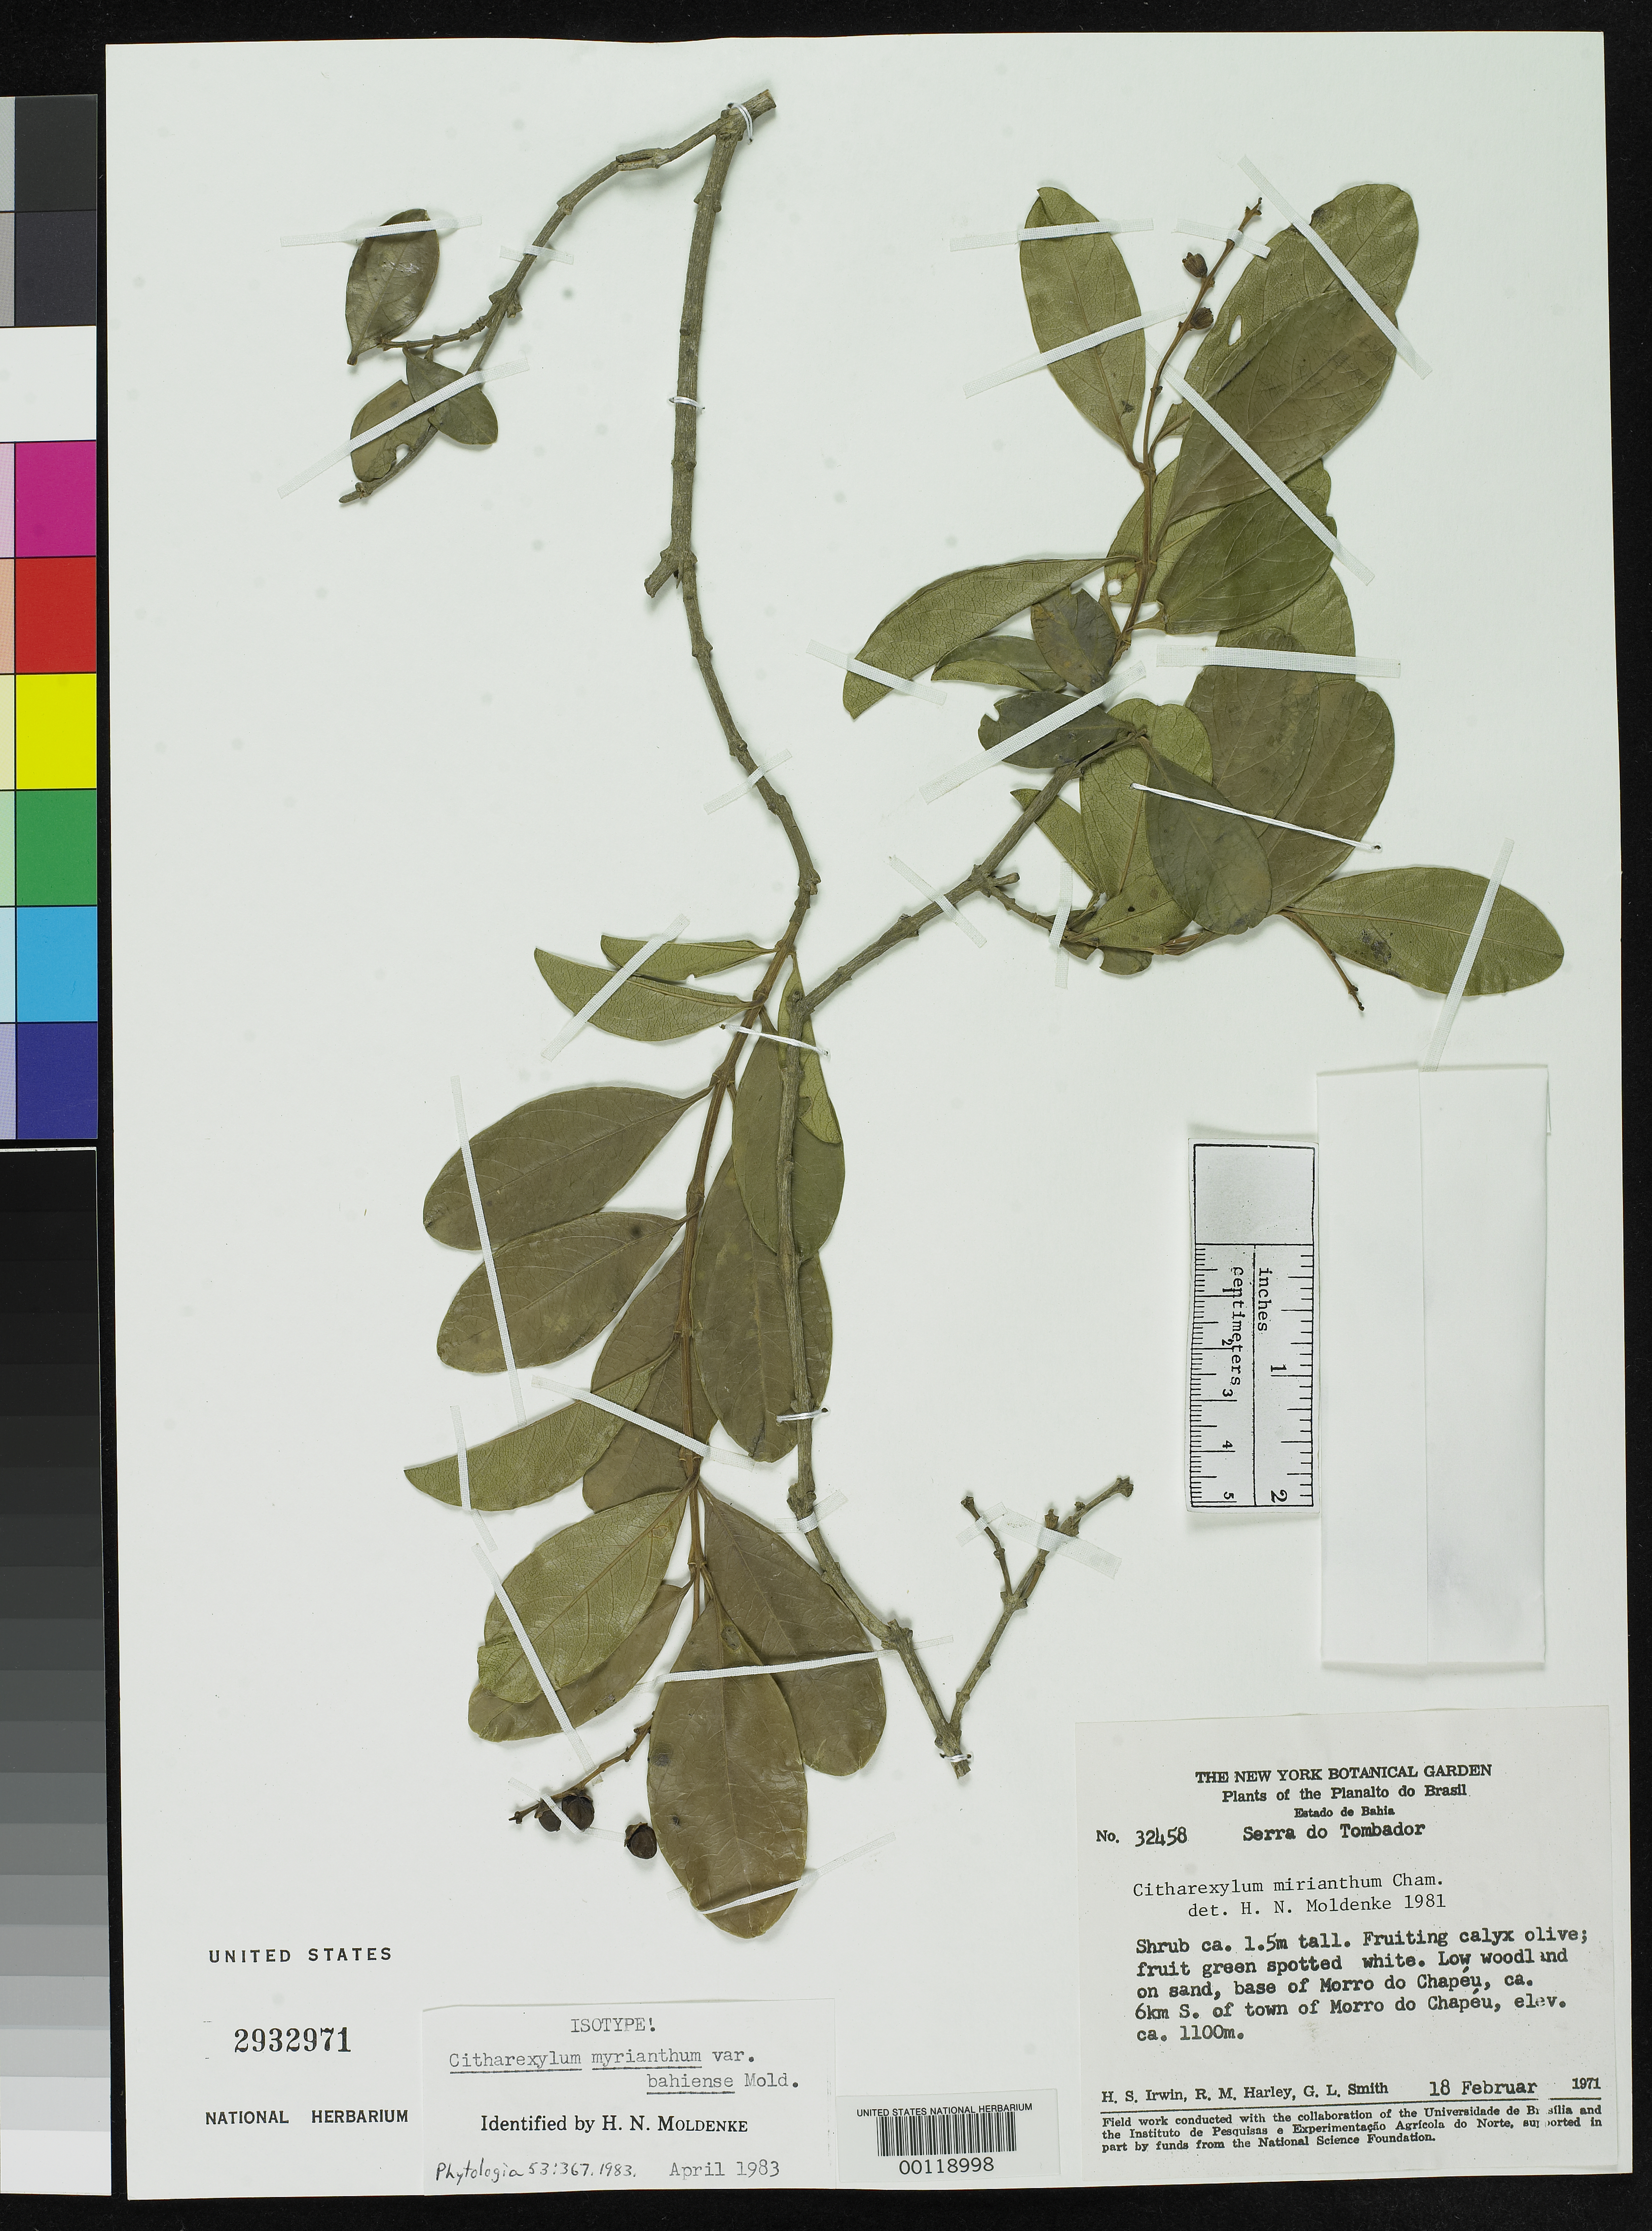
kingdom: Plantae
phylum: Tracheophyta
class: Magnoliopsida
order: Lamiales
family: Verbenaceae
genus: Citharexylum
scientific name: Citharexylum myrianthum var. bahiense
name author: Moldenke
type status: Isotype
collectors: H. Irwin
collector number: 34258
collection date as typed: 18 Feb 1971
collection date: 1971-02-18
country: Brazil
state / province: Bahia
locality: Serra do Tombador, base of Morro do Chapeu.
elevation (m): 1100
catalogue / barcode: US 2932971